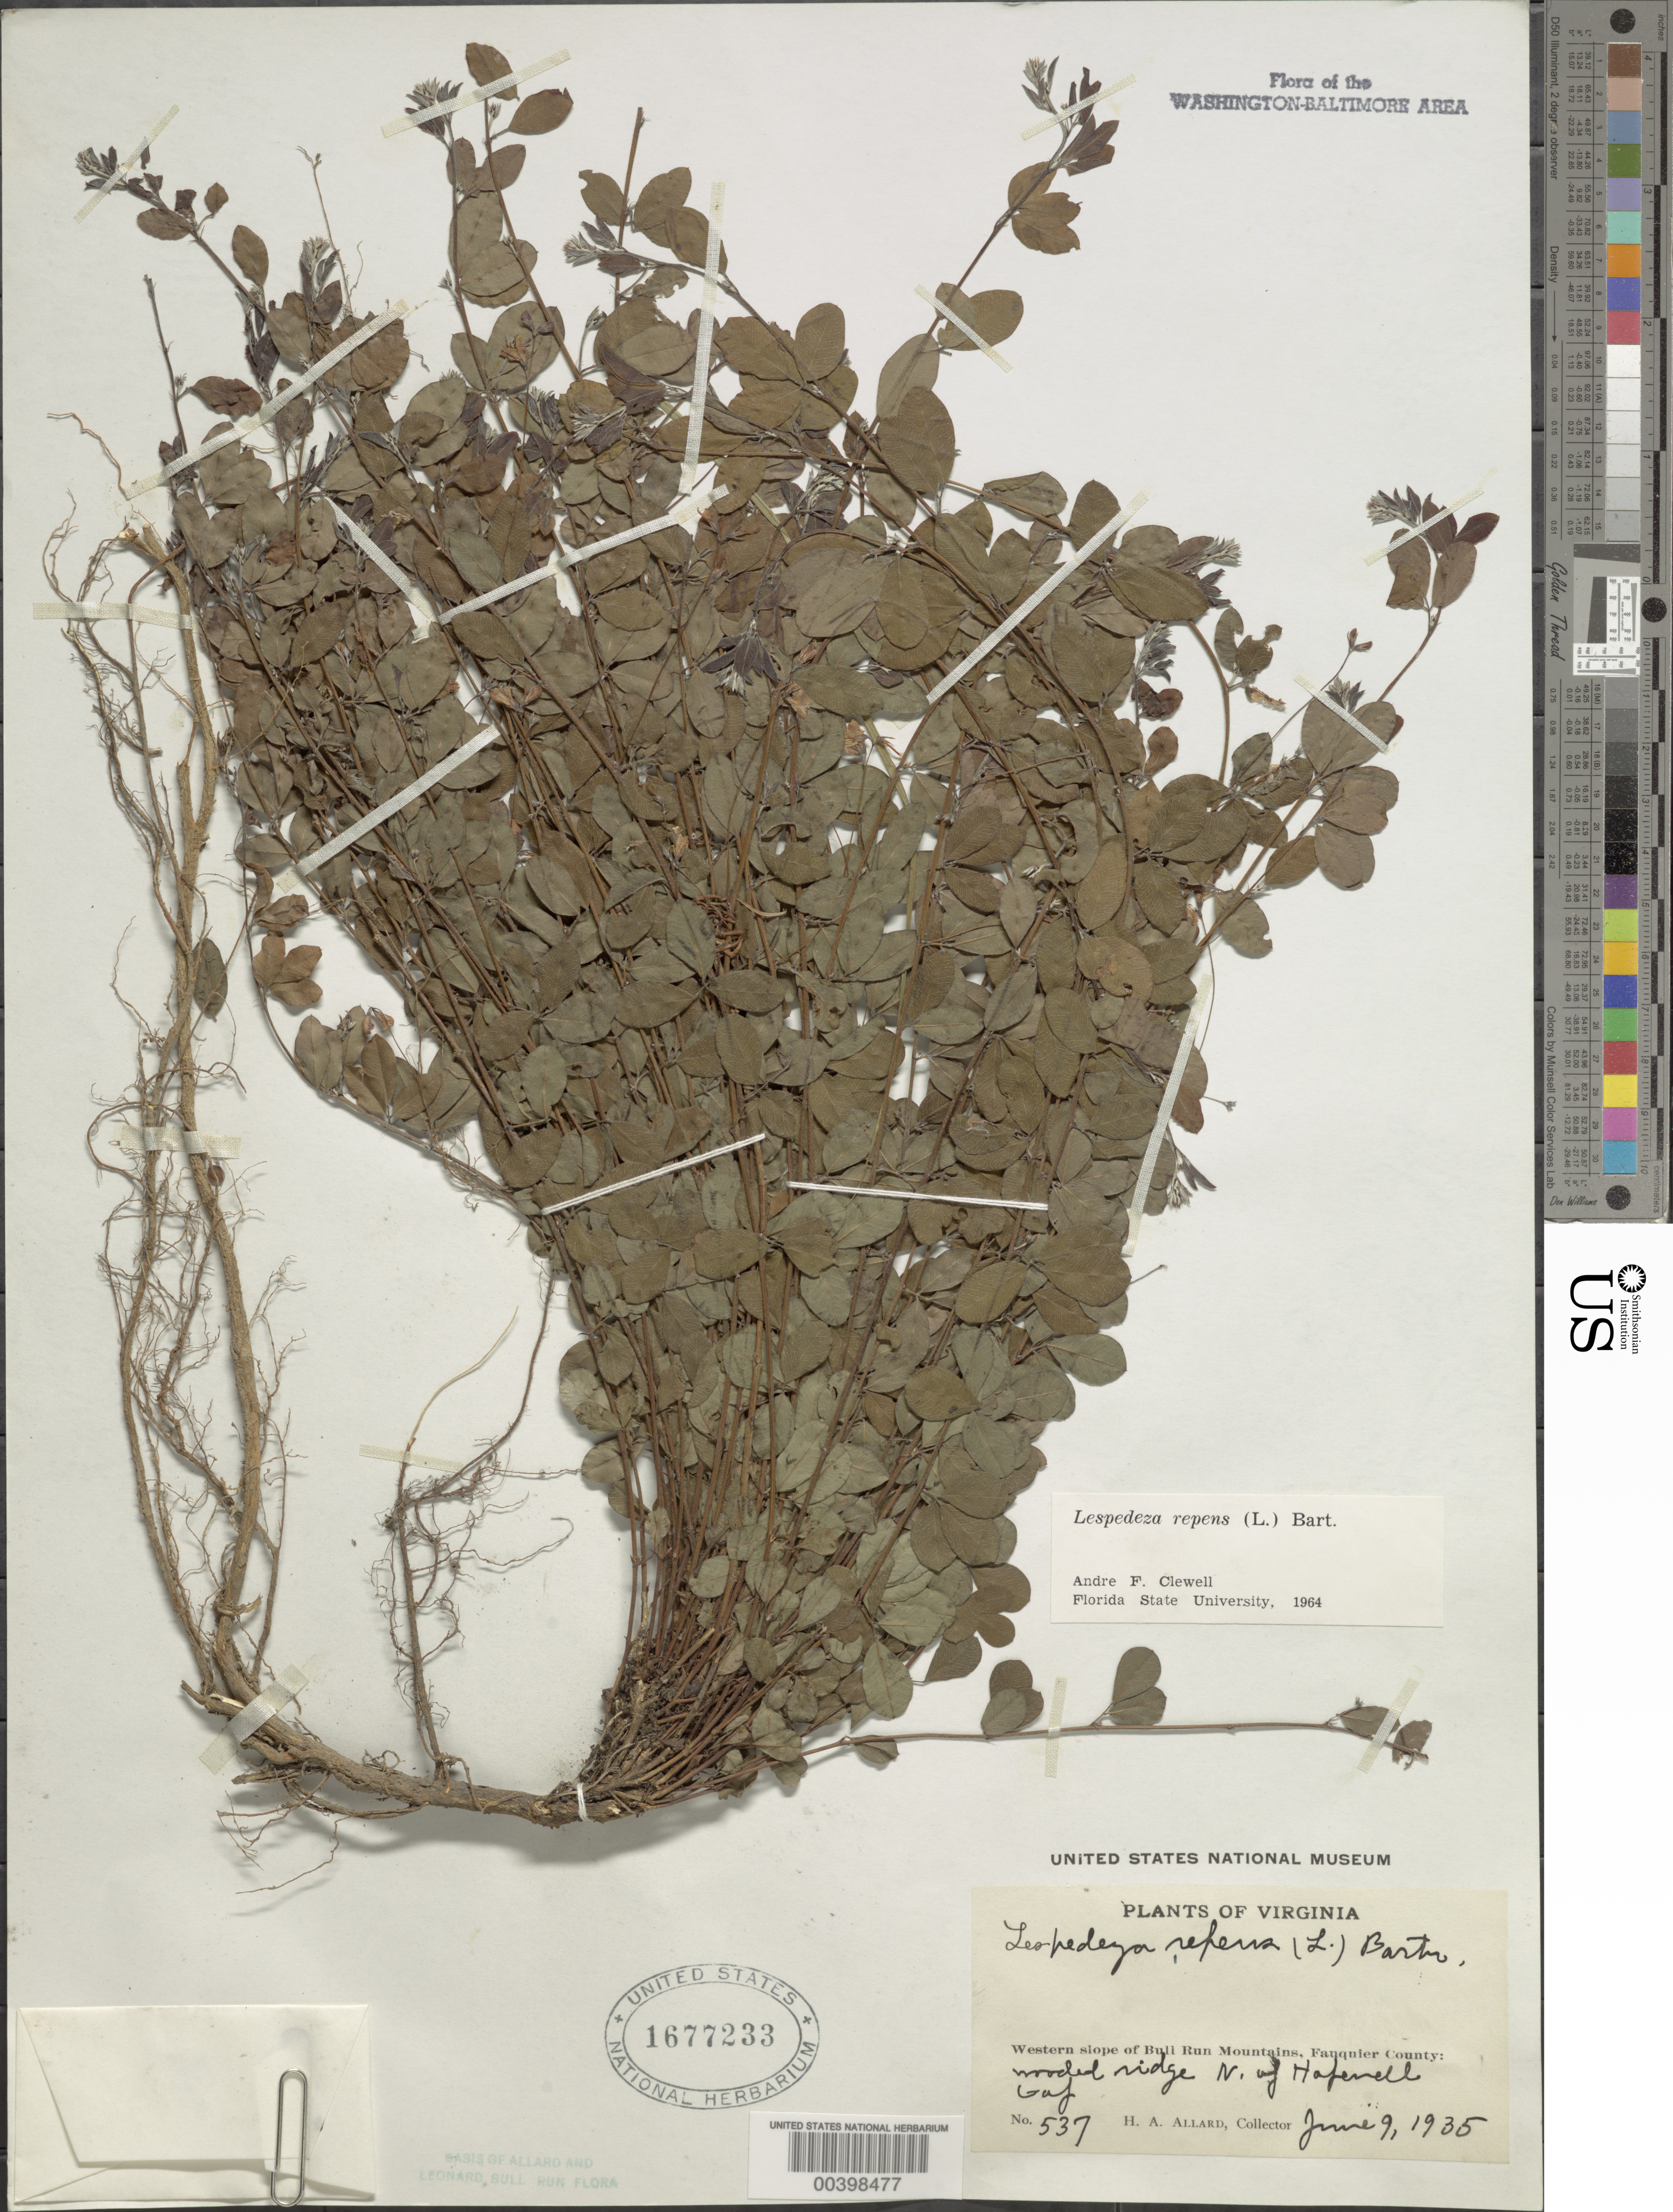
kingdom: Plantae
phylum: Tracheophyta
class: Magnoliopsida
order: Fabales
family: Fabaceae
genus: Lespedeza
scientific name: Lespedeza repens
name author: (L.) W.P.C. Barton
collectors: H. A. Allard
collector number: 537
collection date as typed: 09 Jun 1935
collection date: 1935-06-09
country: United States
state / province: Virginia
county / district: Fauquier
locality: North of Hopewell Gap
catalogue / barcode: US 1677233